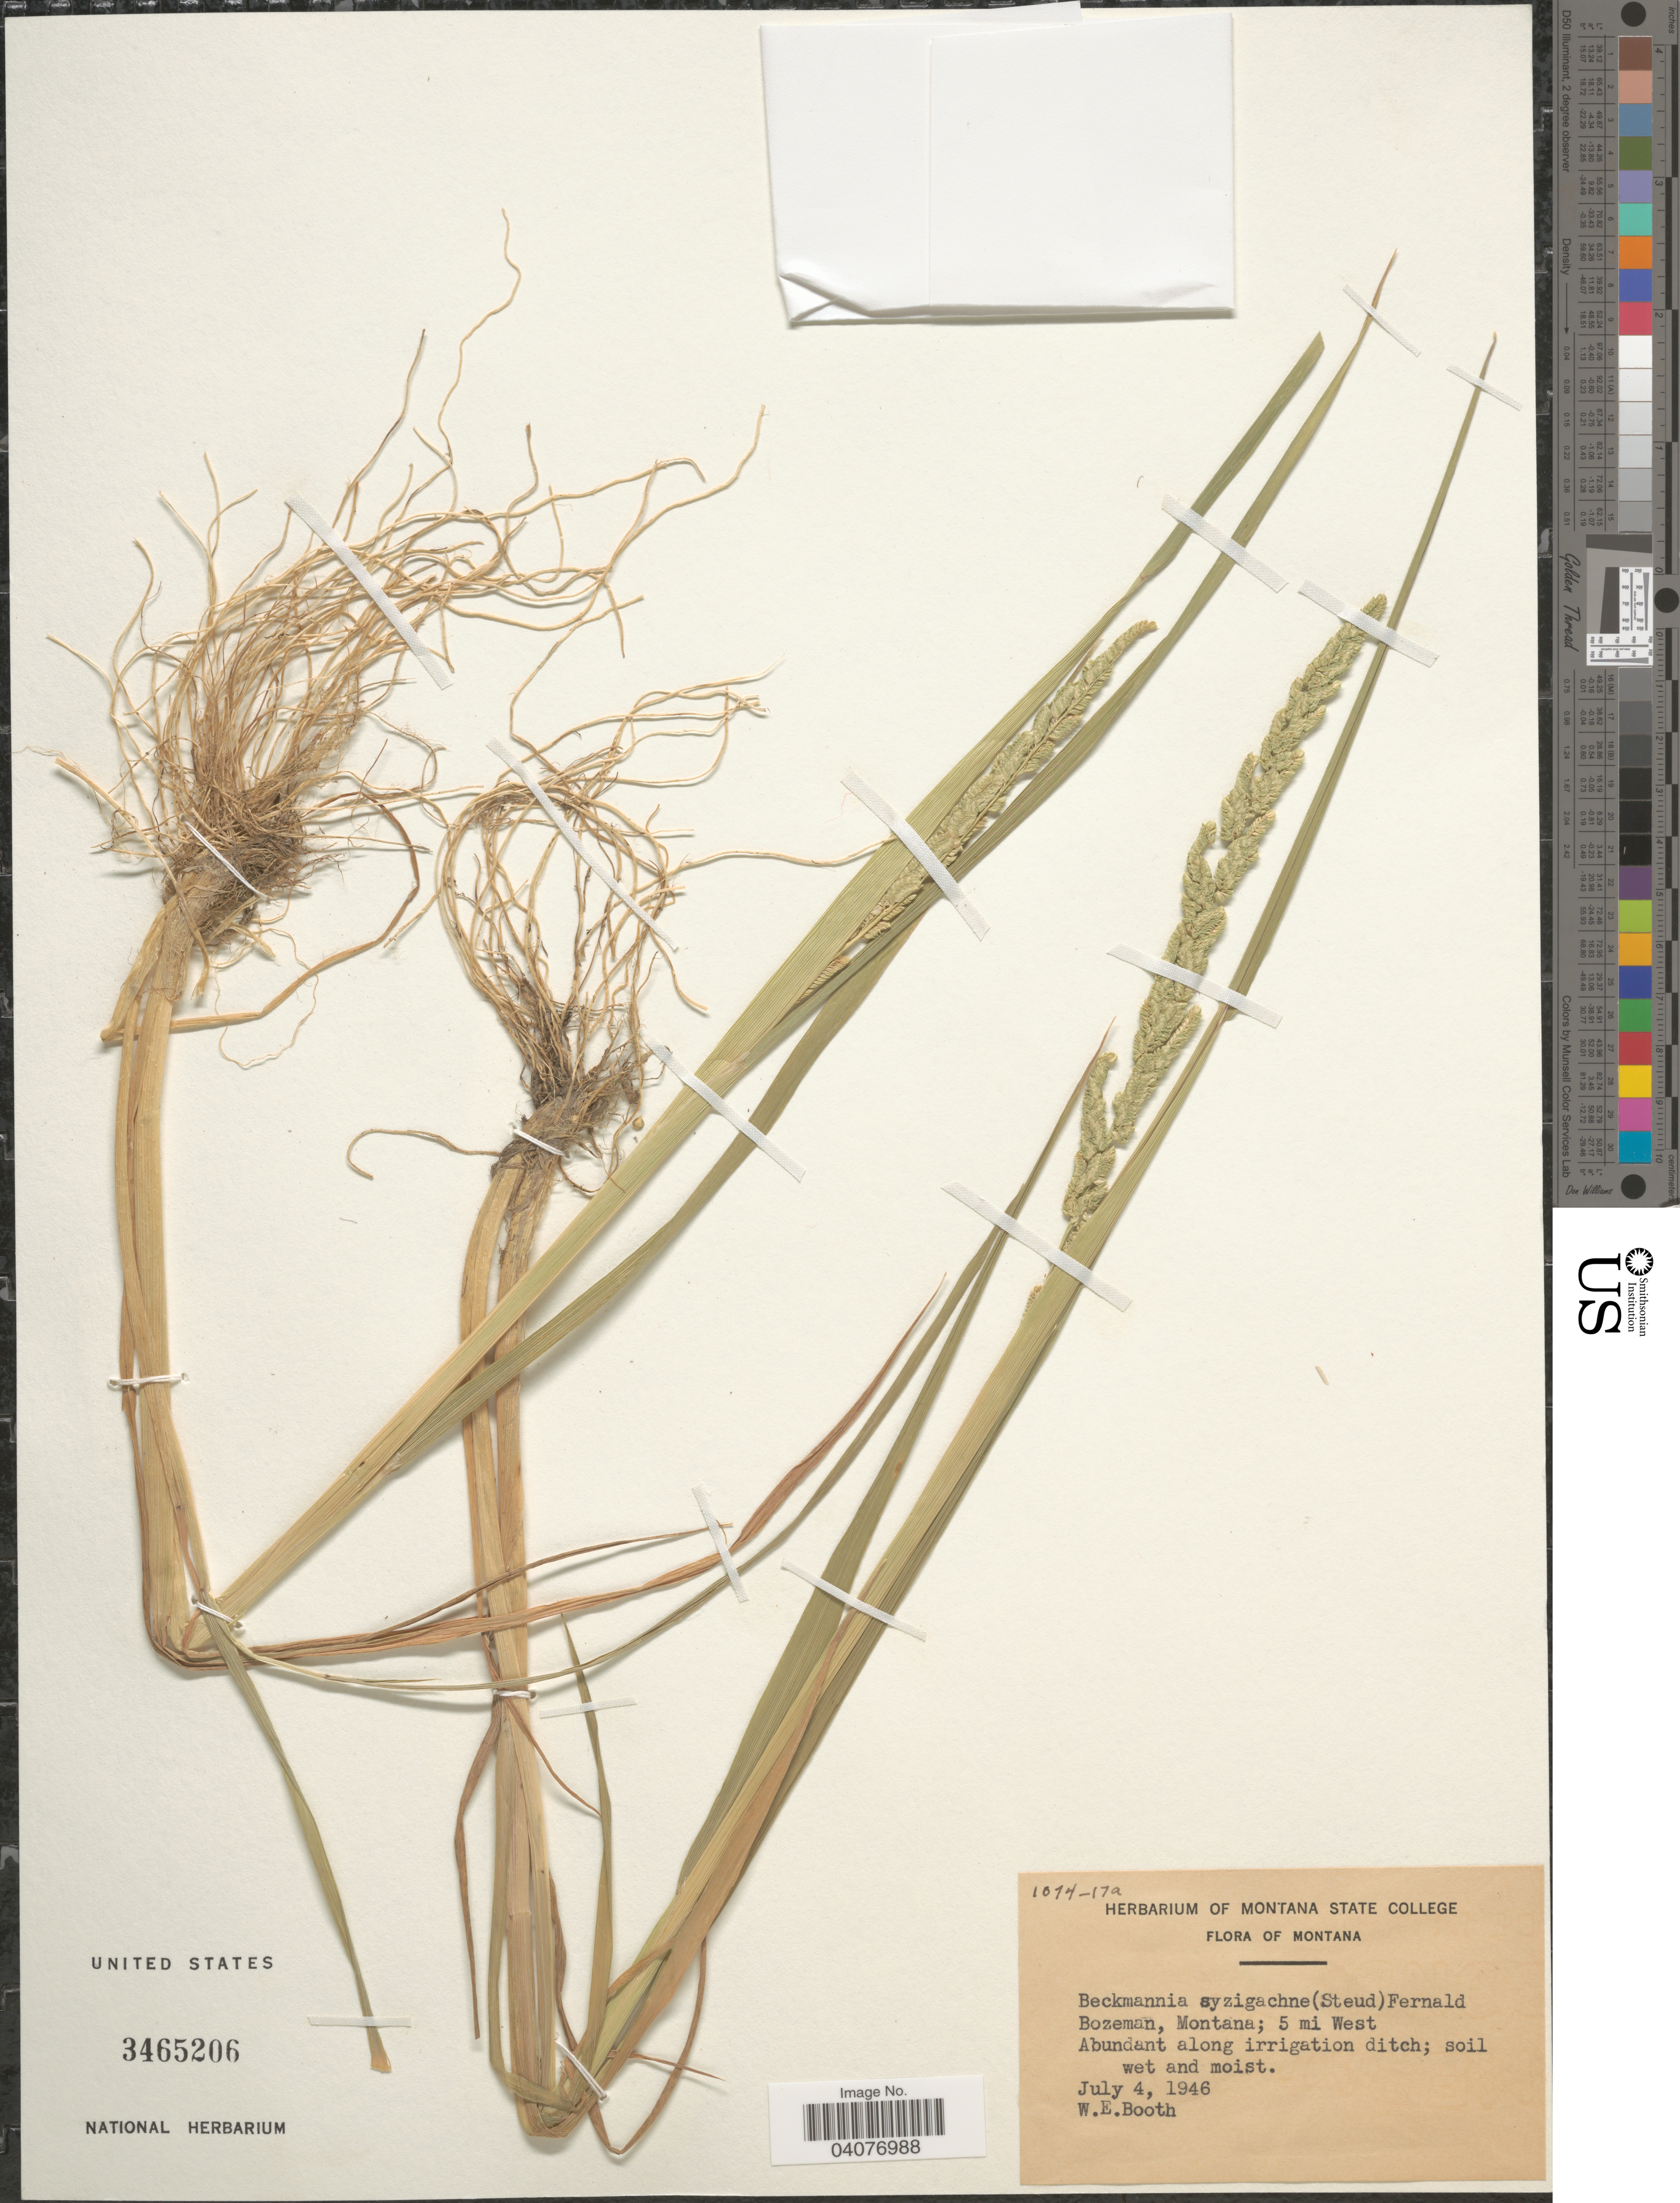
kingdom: Plantae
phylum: Tracheophyta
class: Liliopsida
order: Poales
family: Poaceae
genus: Beckmannia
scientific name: Beckmannia syzigachne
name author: (Steud.) Fernald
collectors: W. Booth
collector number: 1094-17a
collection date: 1946-07-04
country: United States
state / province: Montana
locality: Bozeman; 5 mi West. Abundant along irrigation ditch; soil wet and moist.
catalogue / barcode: US 3465206